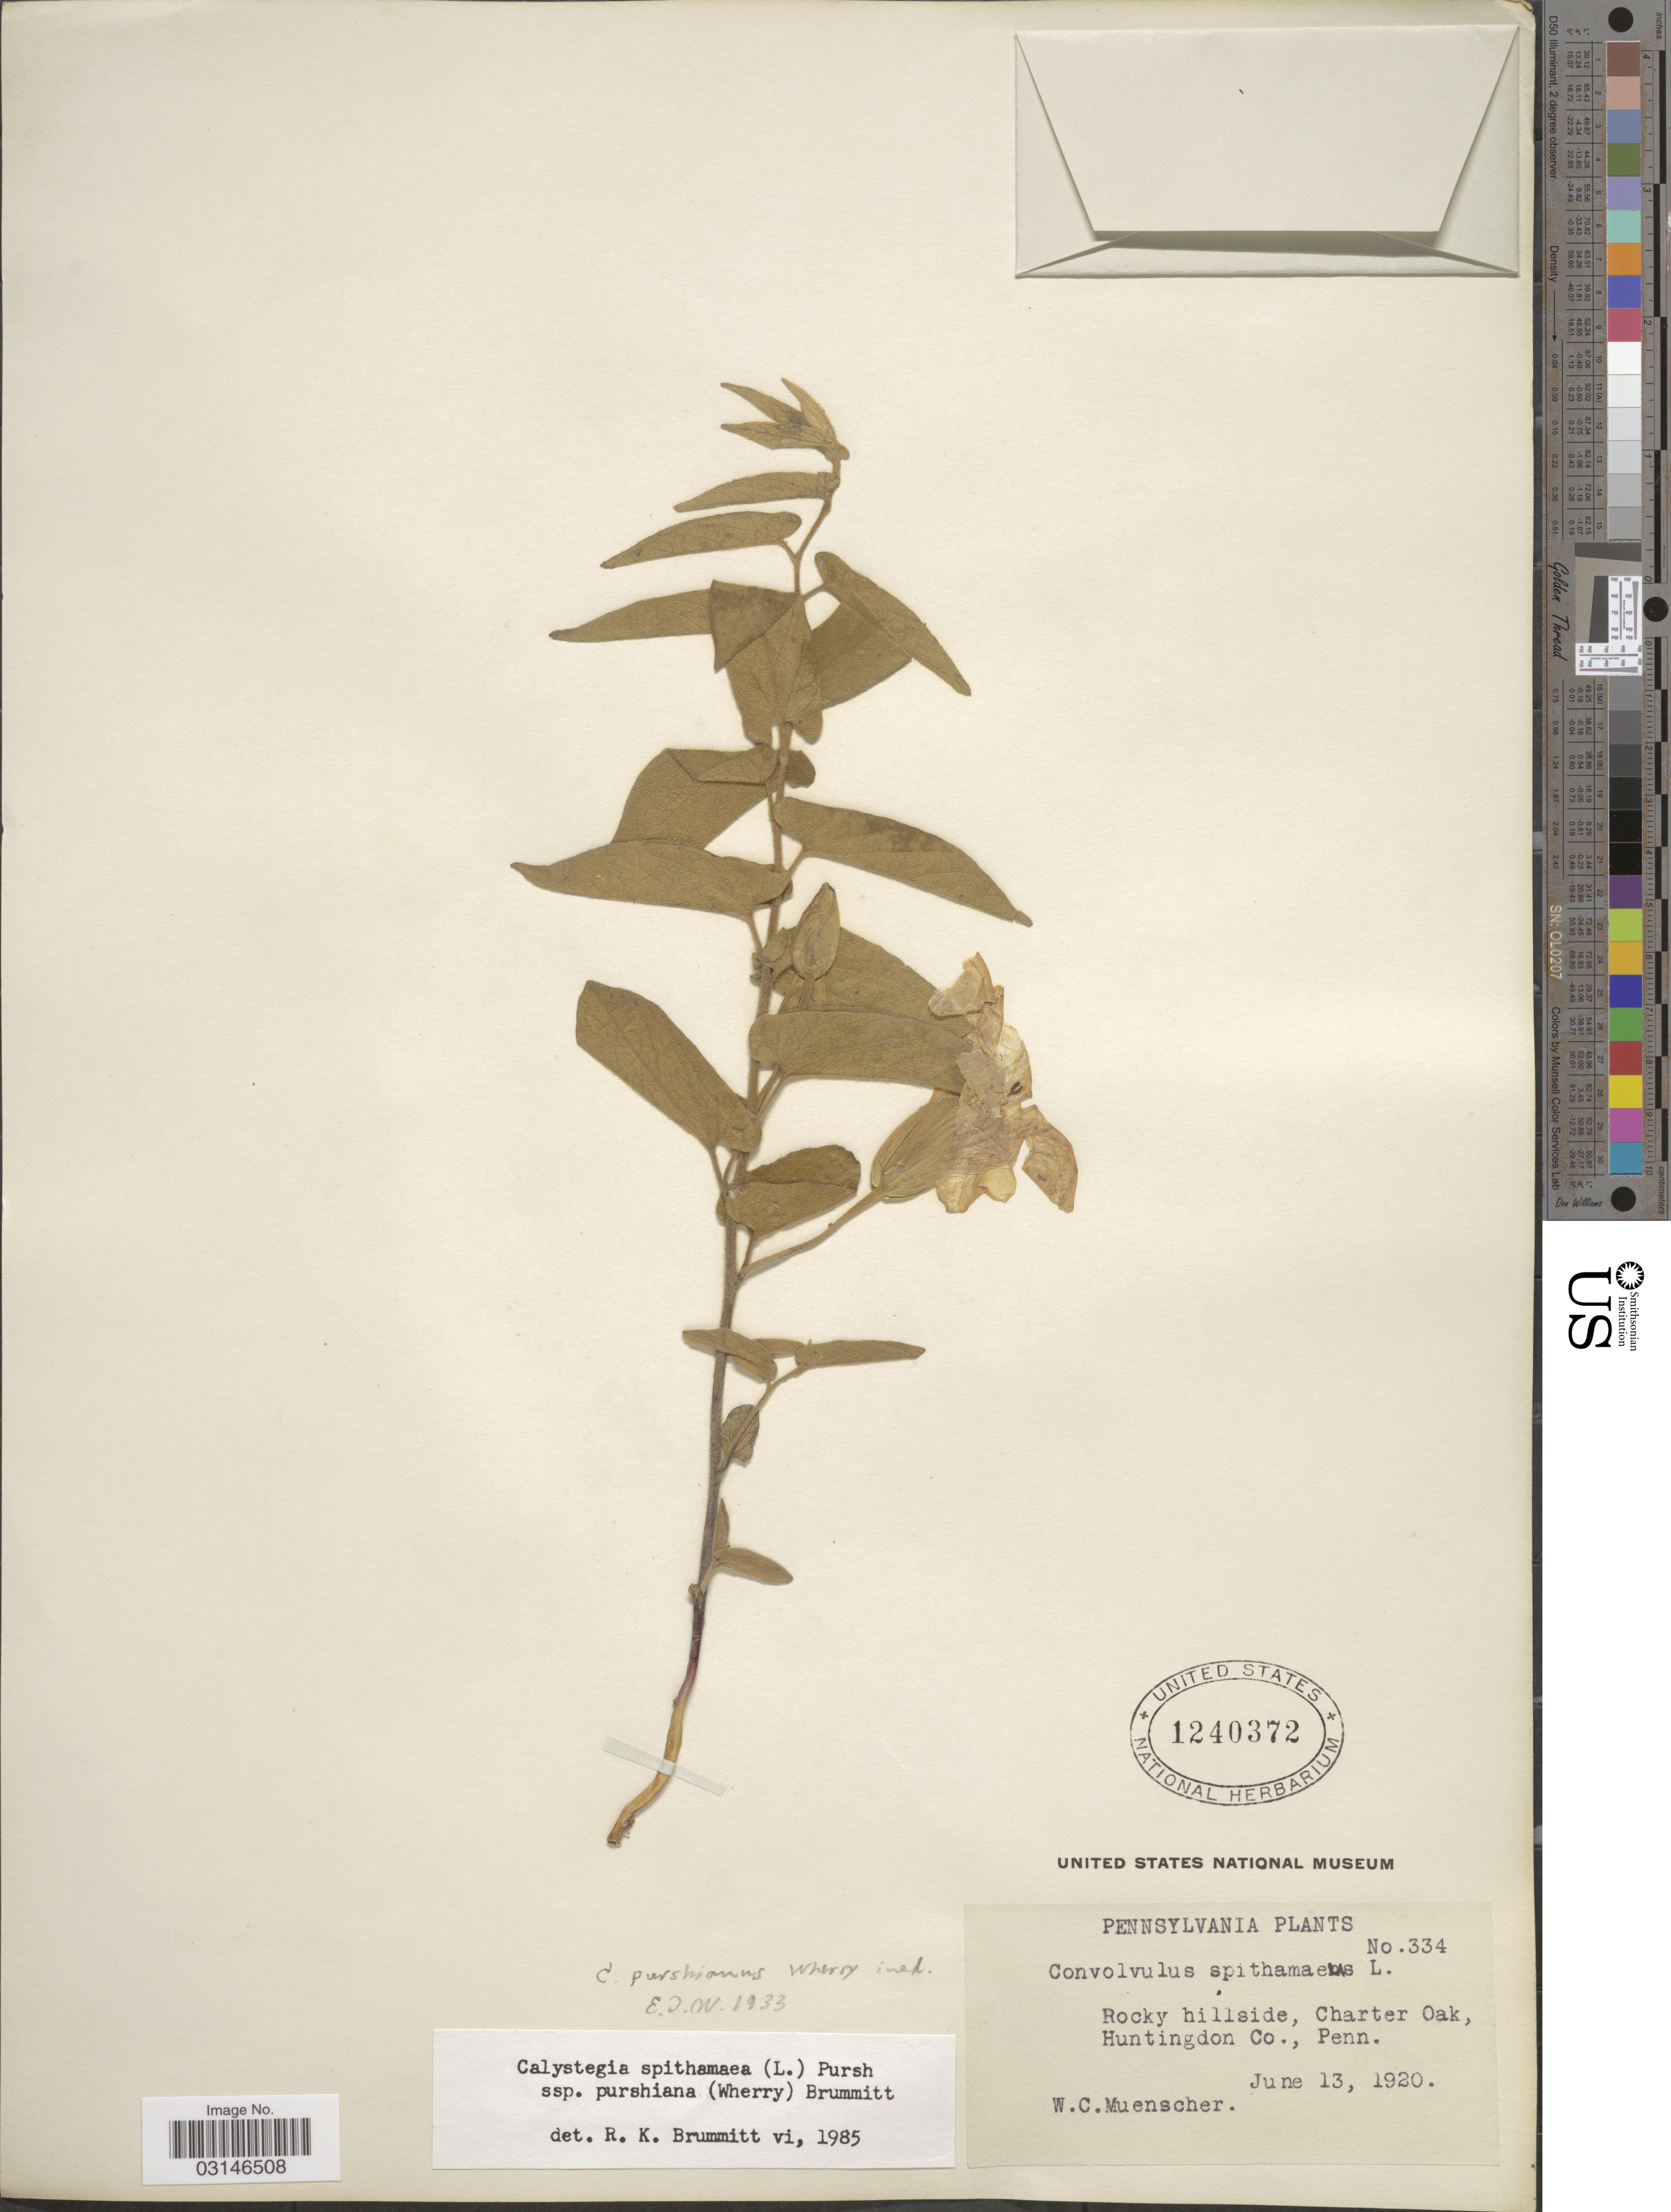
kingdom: Plantae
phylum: Tracheophyta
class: Magnoliopsida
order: Solanales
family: Convolvulaceae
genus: Calystegia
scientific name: Calystegia spithamaea subsp. purshiana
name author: (Wherry) Brummitt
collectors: W. Muenscher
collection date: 1920-06-13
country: United States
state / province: Pennsylvania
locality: Rocky hillside, Charter Oak, Huntingdon Co.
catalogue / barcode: US 1240372